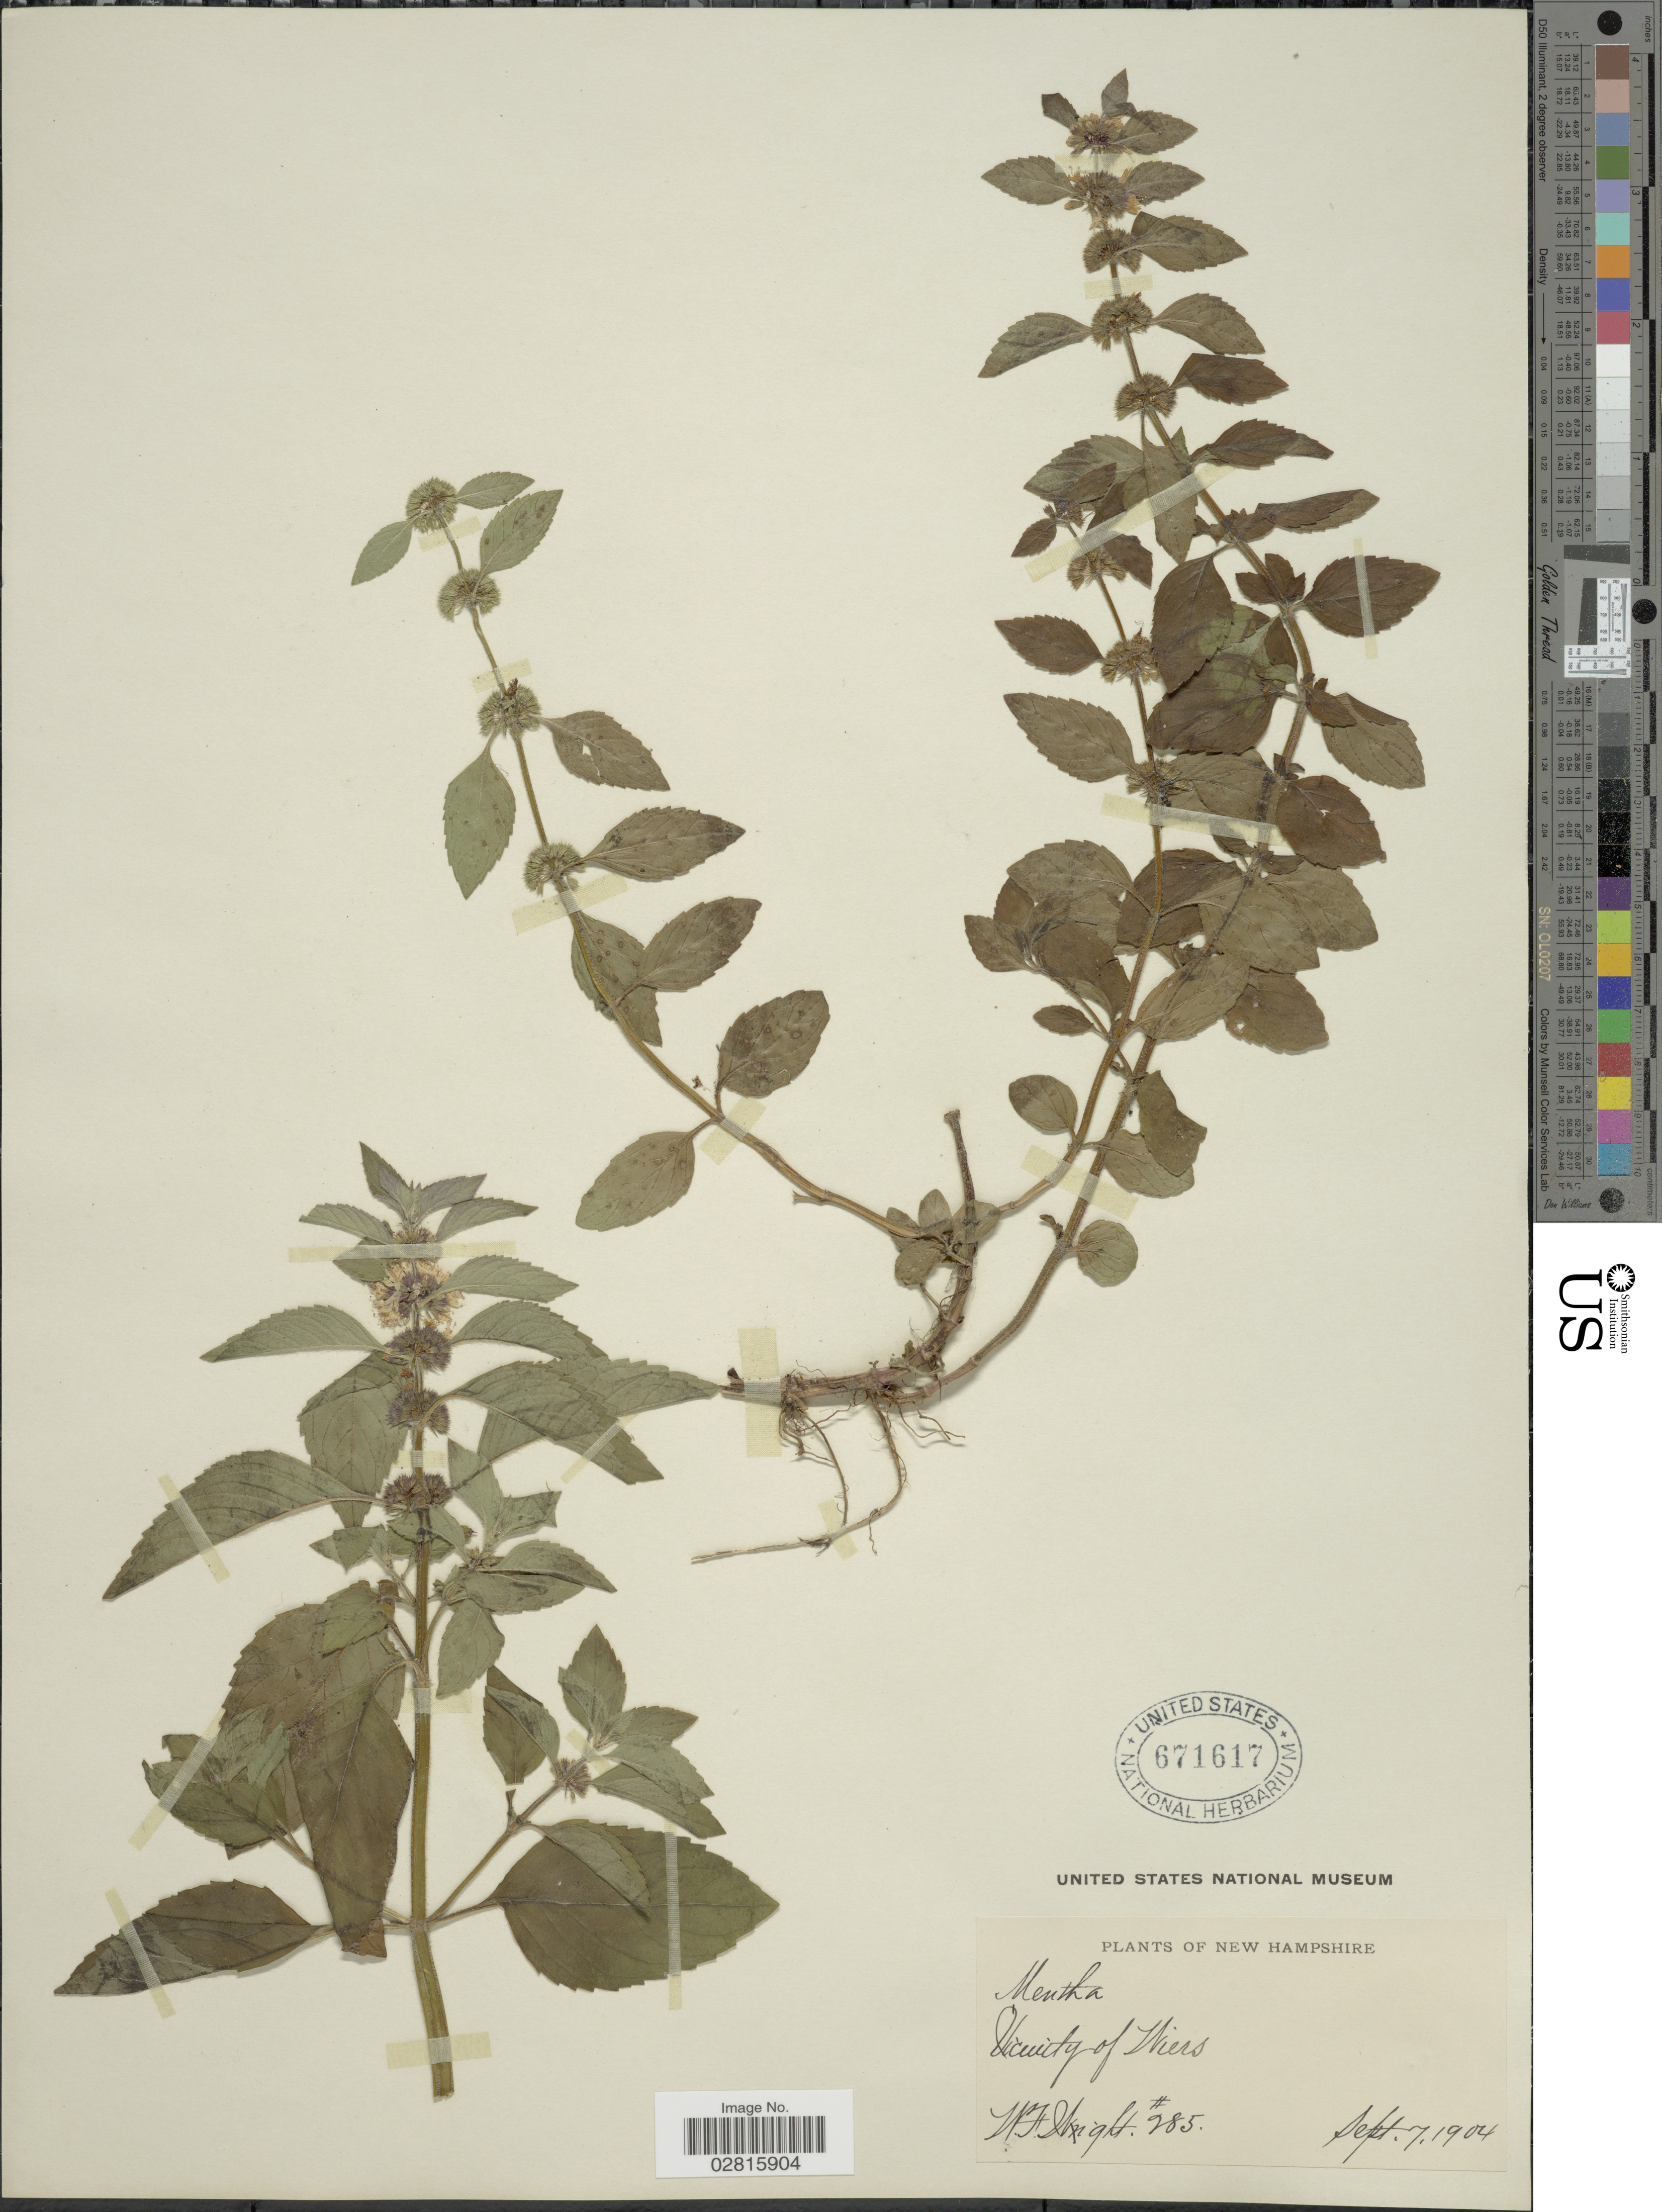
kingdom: Plantae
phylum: Tracheophyta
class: Magnoliopsida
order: Lamiales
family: Lamiaceae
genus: Mentha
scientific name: Mentha sp.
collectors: W. F. Wright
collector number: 285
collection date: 1904-09-07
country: United States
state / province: New Hampshire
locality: Vicinity of Wiers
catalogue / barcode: US 671617